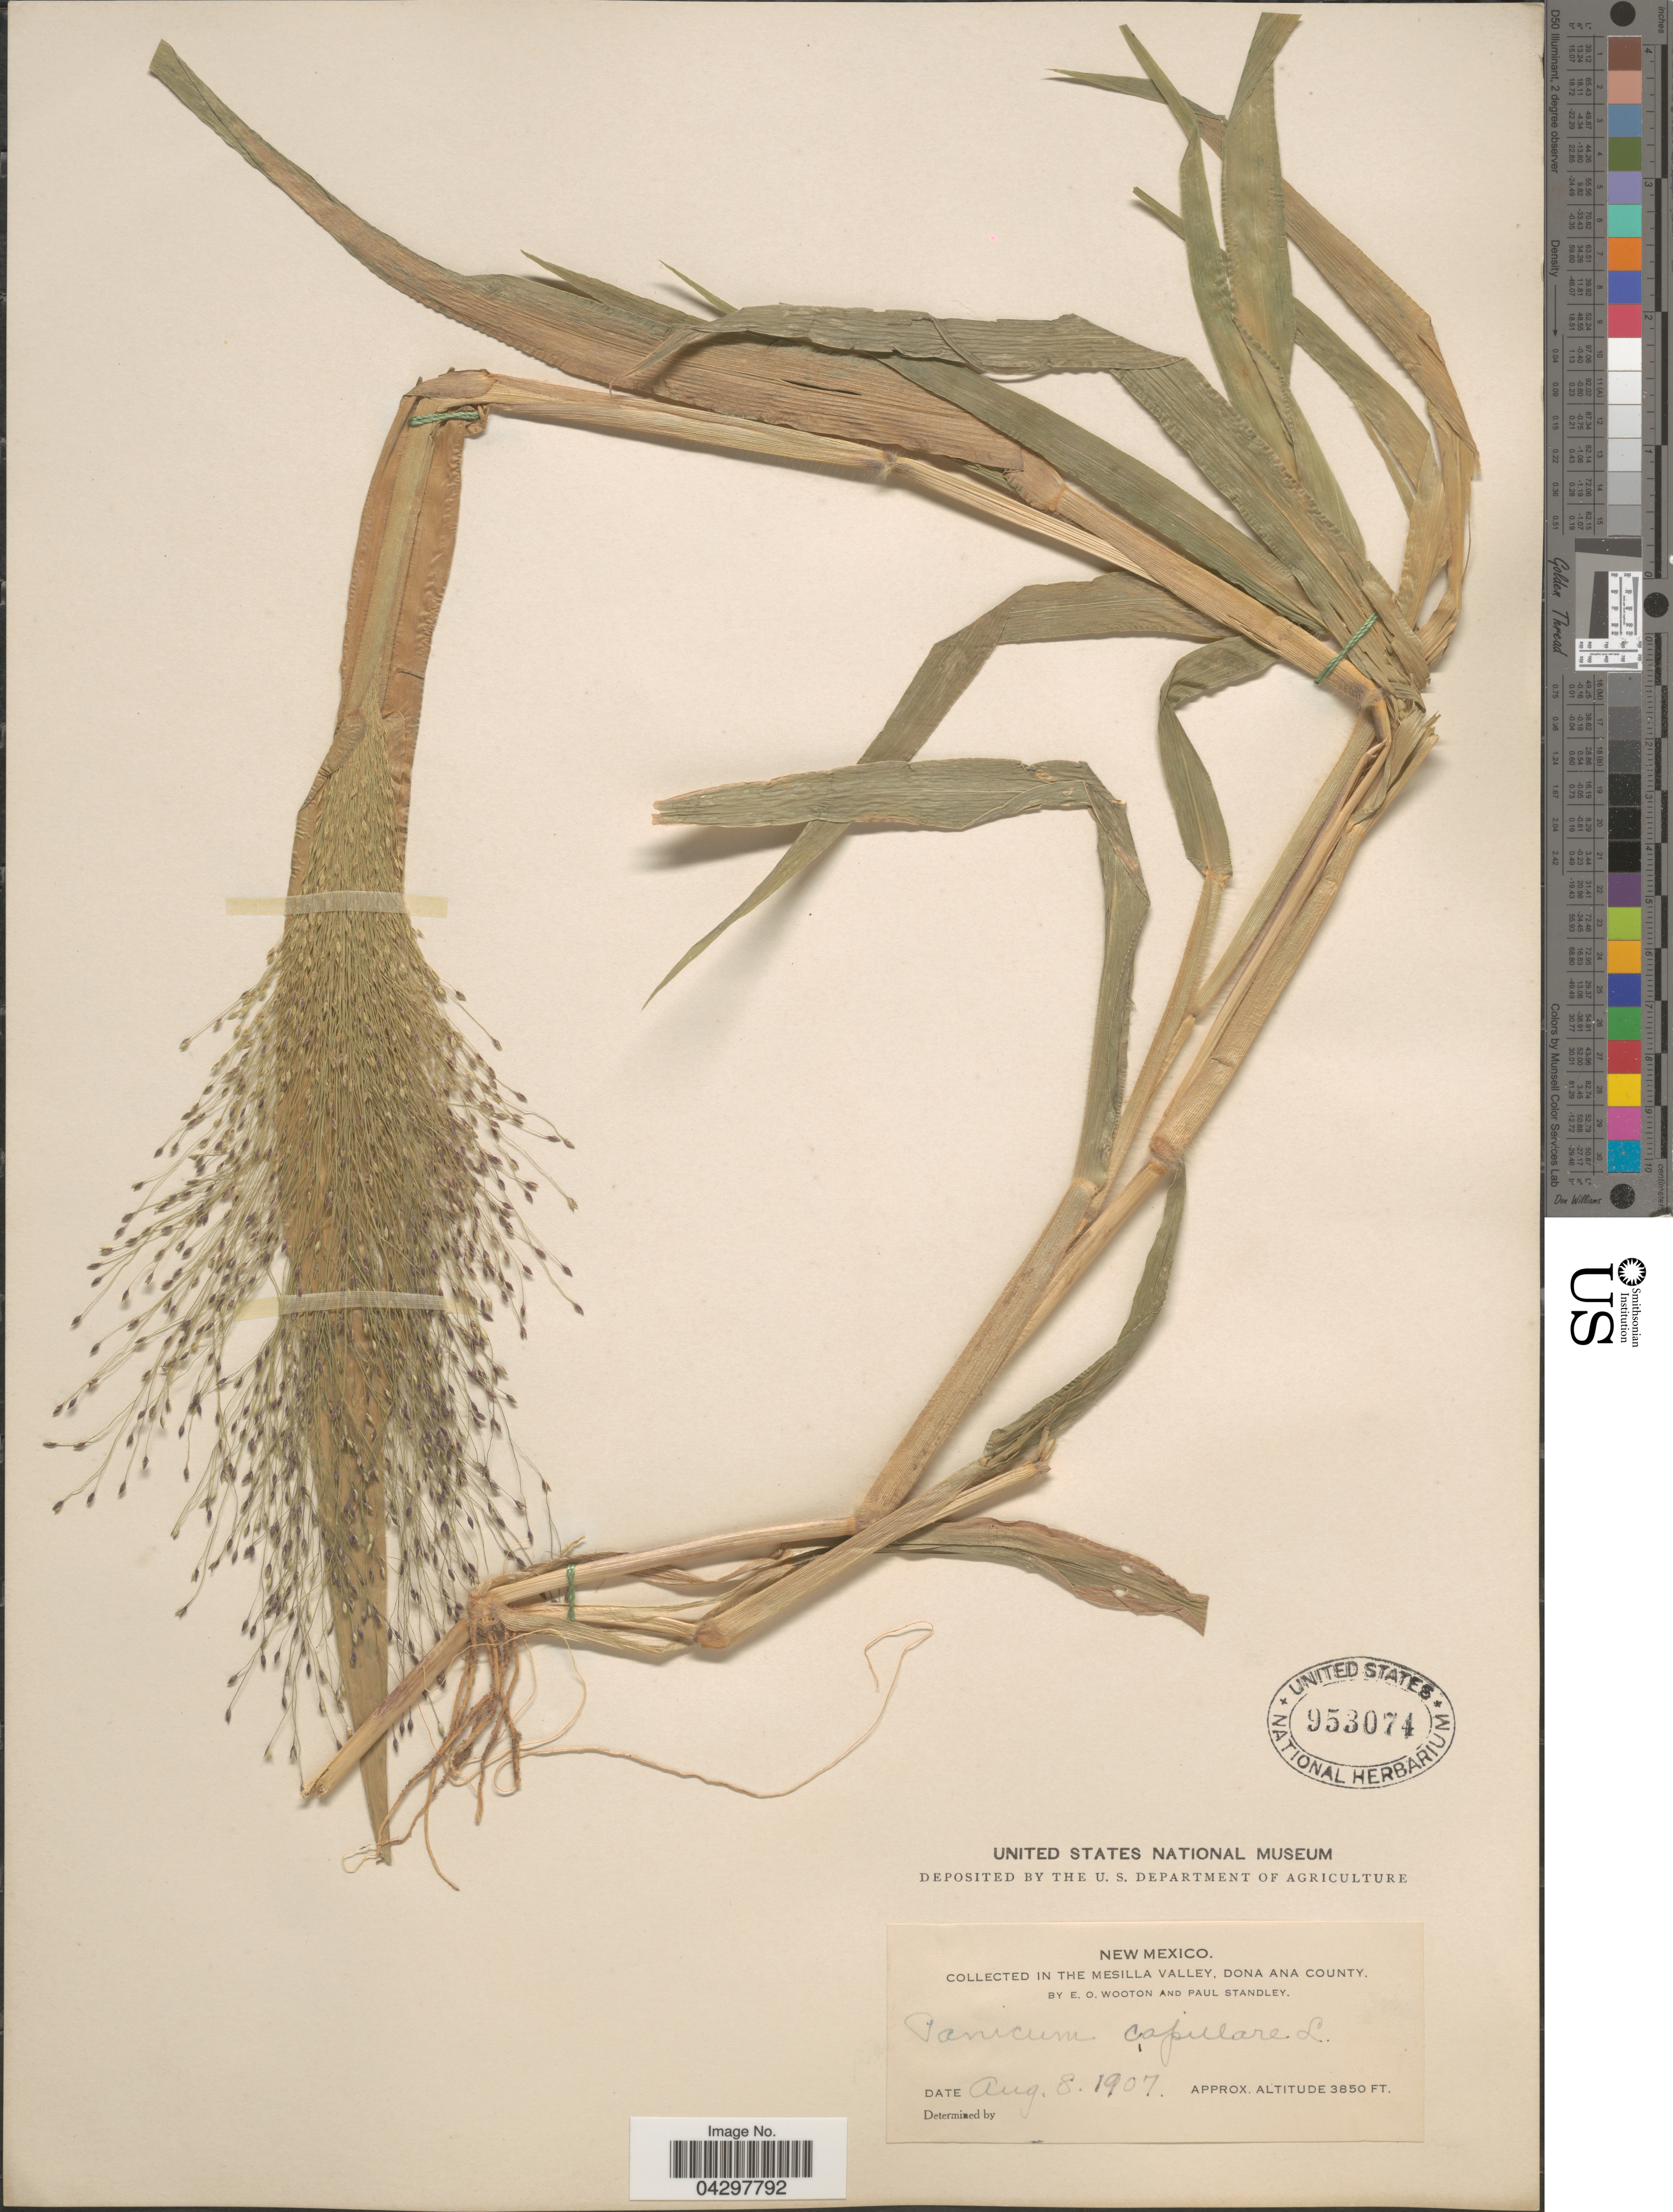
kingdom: Plantae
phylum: Tracheophyta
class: Liliopsida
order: Poales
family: Poaceae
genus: Panicum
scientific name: Panicum capillare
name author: L.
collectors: E. O. Wooton & P. C. Standley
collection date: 1907-08-08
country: United States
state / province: New Mexico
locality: In The Mesilla Valley, Dona Ana County.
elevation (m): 1173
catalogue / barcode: US 953074